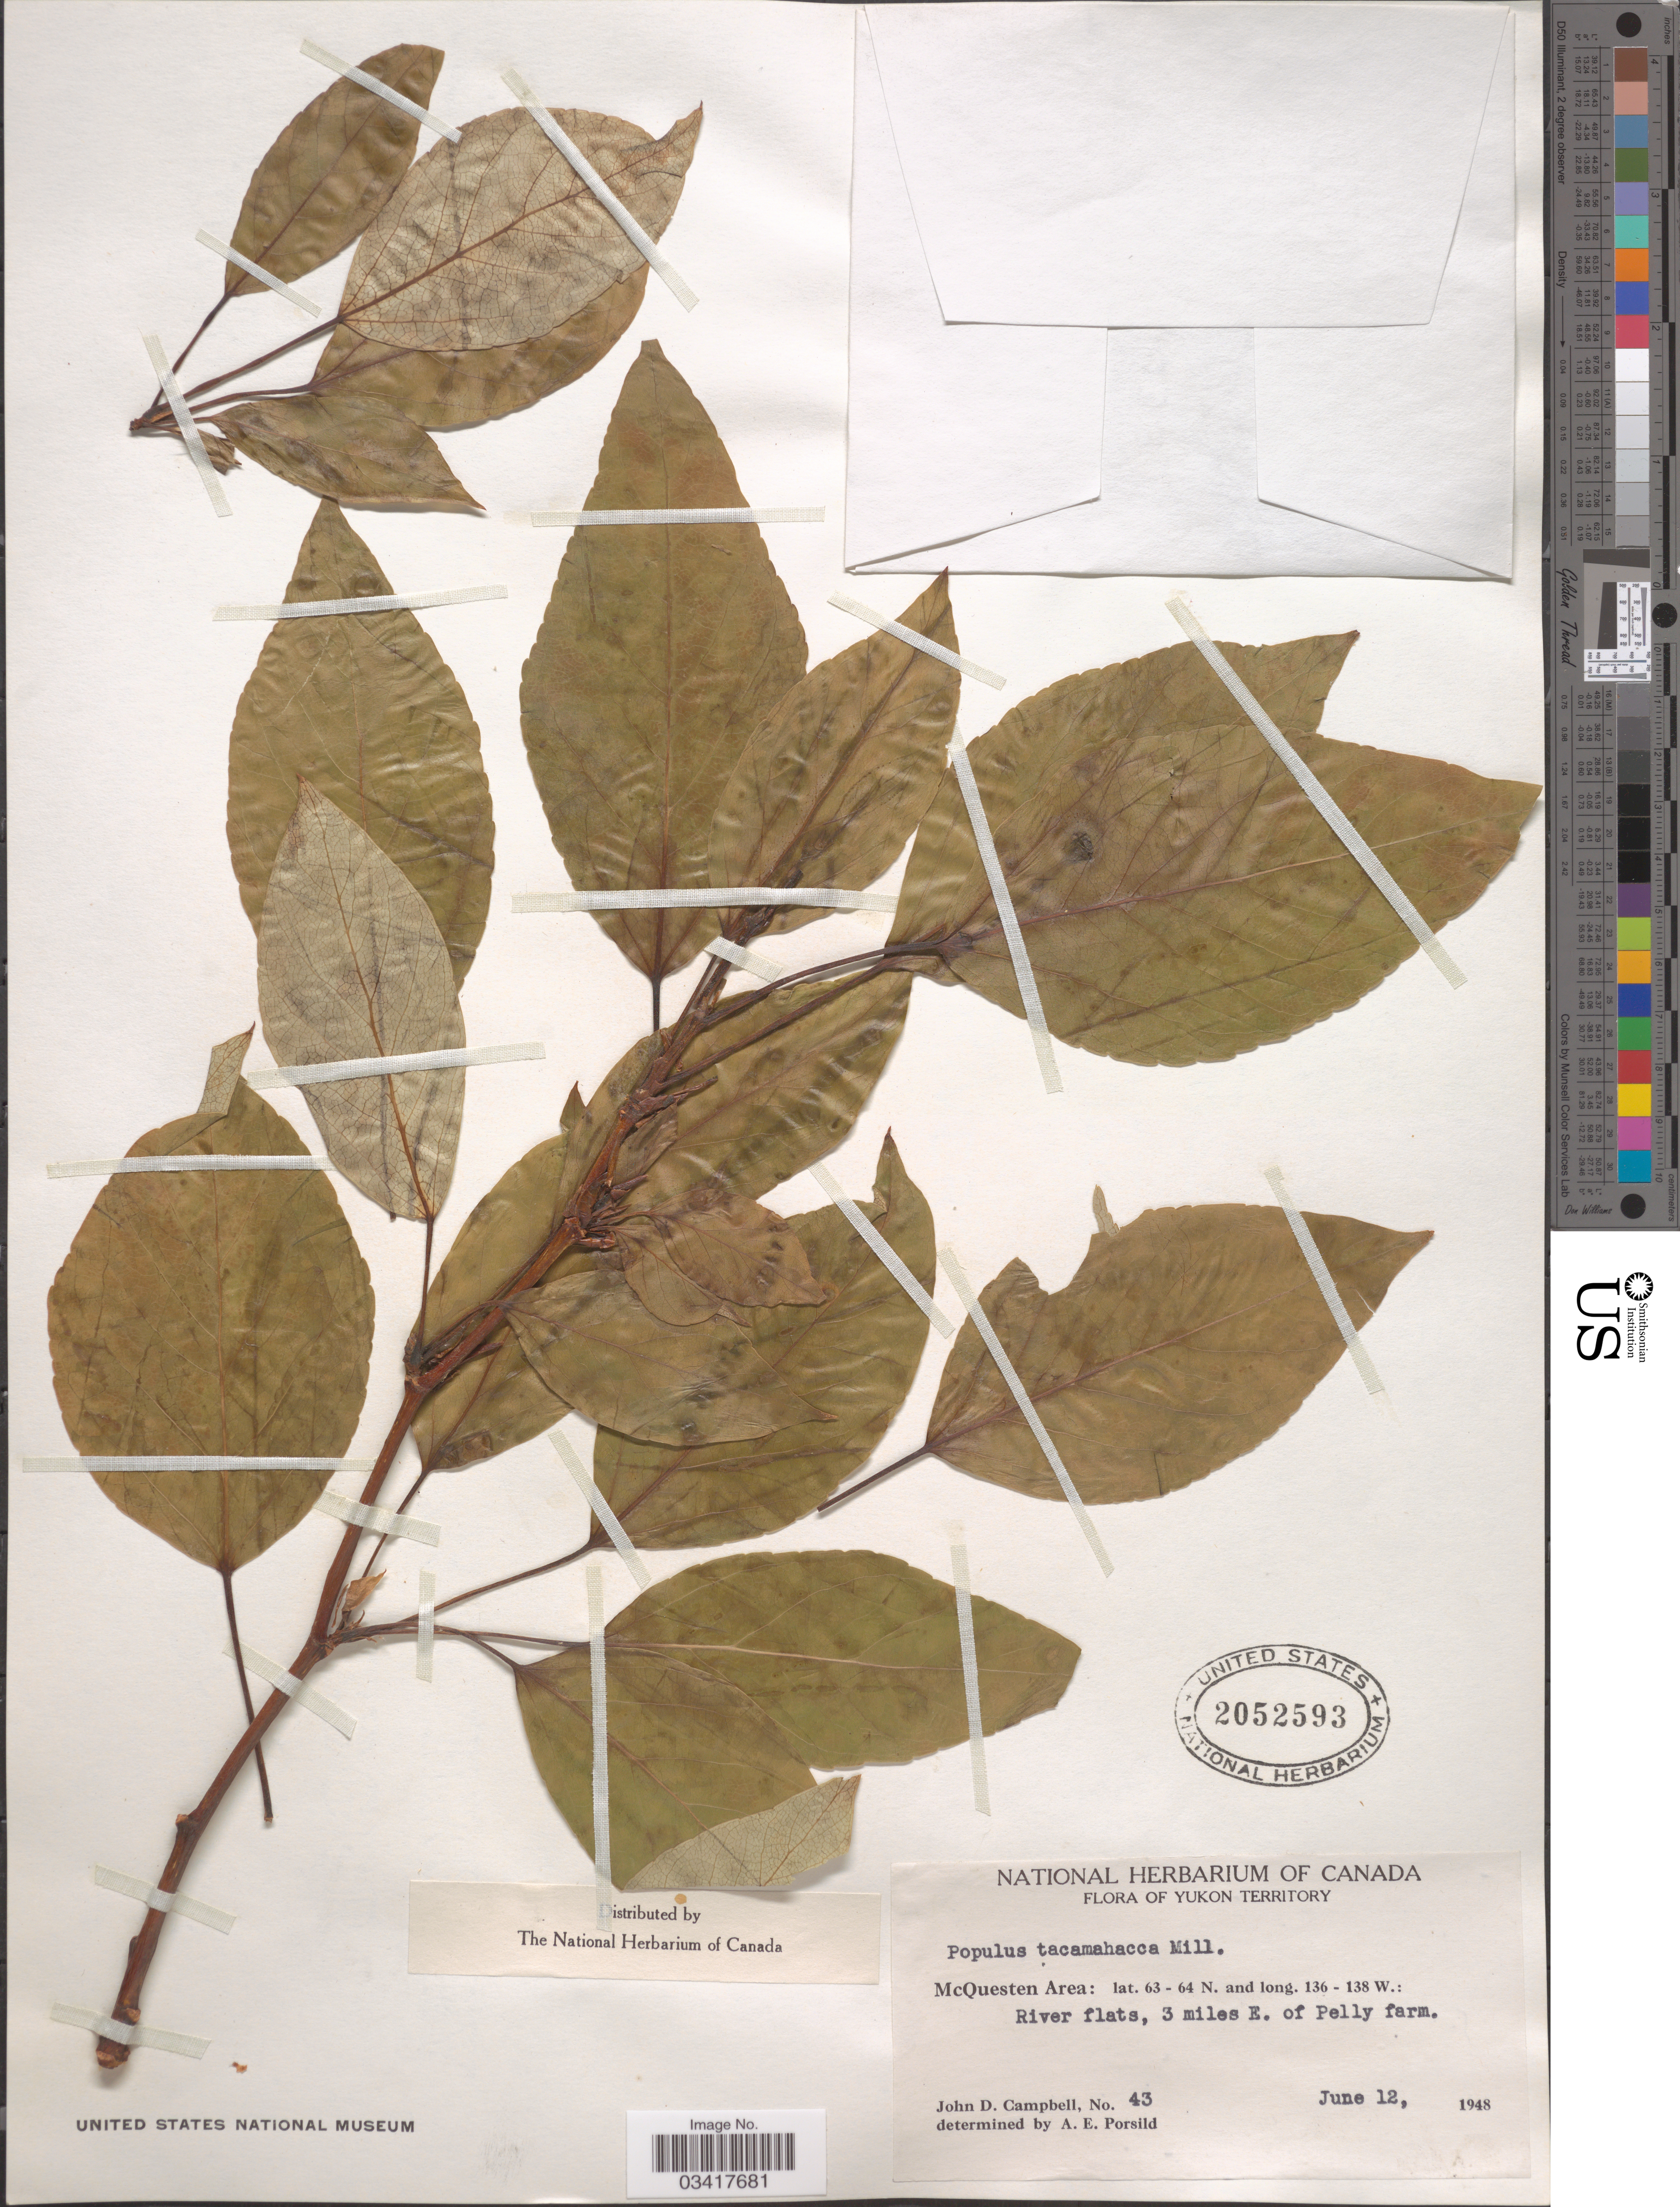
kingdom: Plantae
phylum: Tracheophyta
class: Magnoliopsida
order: Malpighiales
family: Salicaceae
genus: Populus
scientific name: Populus balsamifera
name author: L.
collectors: J. Campbell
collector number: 43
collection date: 1948-06-12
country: Canada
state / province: Yukon Territory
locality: McQuesten Area: River flats, 3 miles E. of Pelly farm.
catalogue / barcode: US 2052593